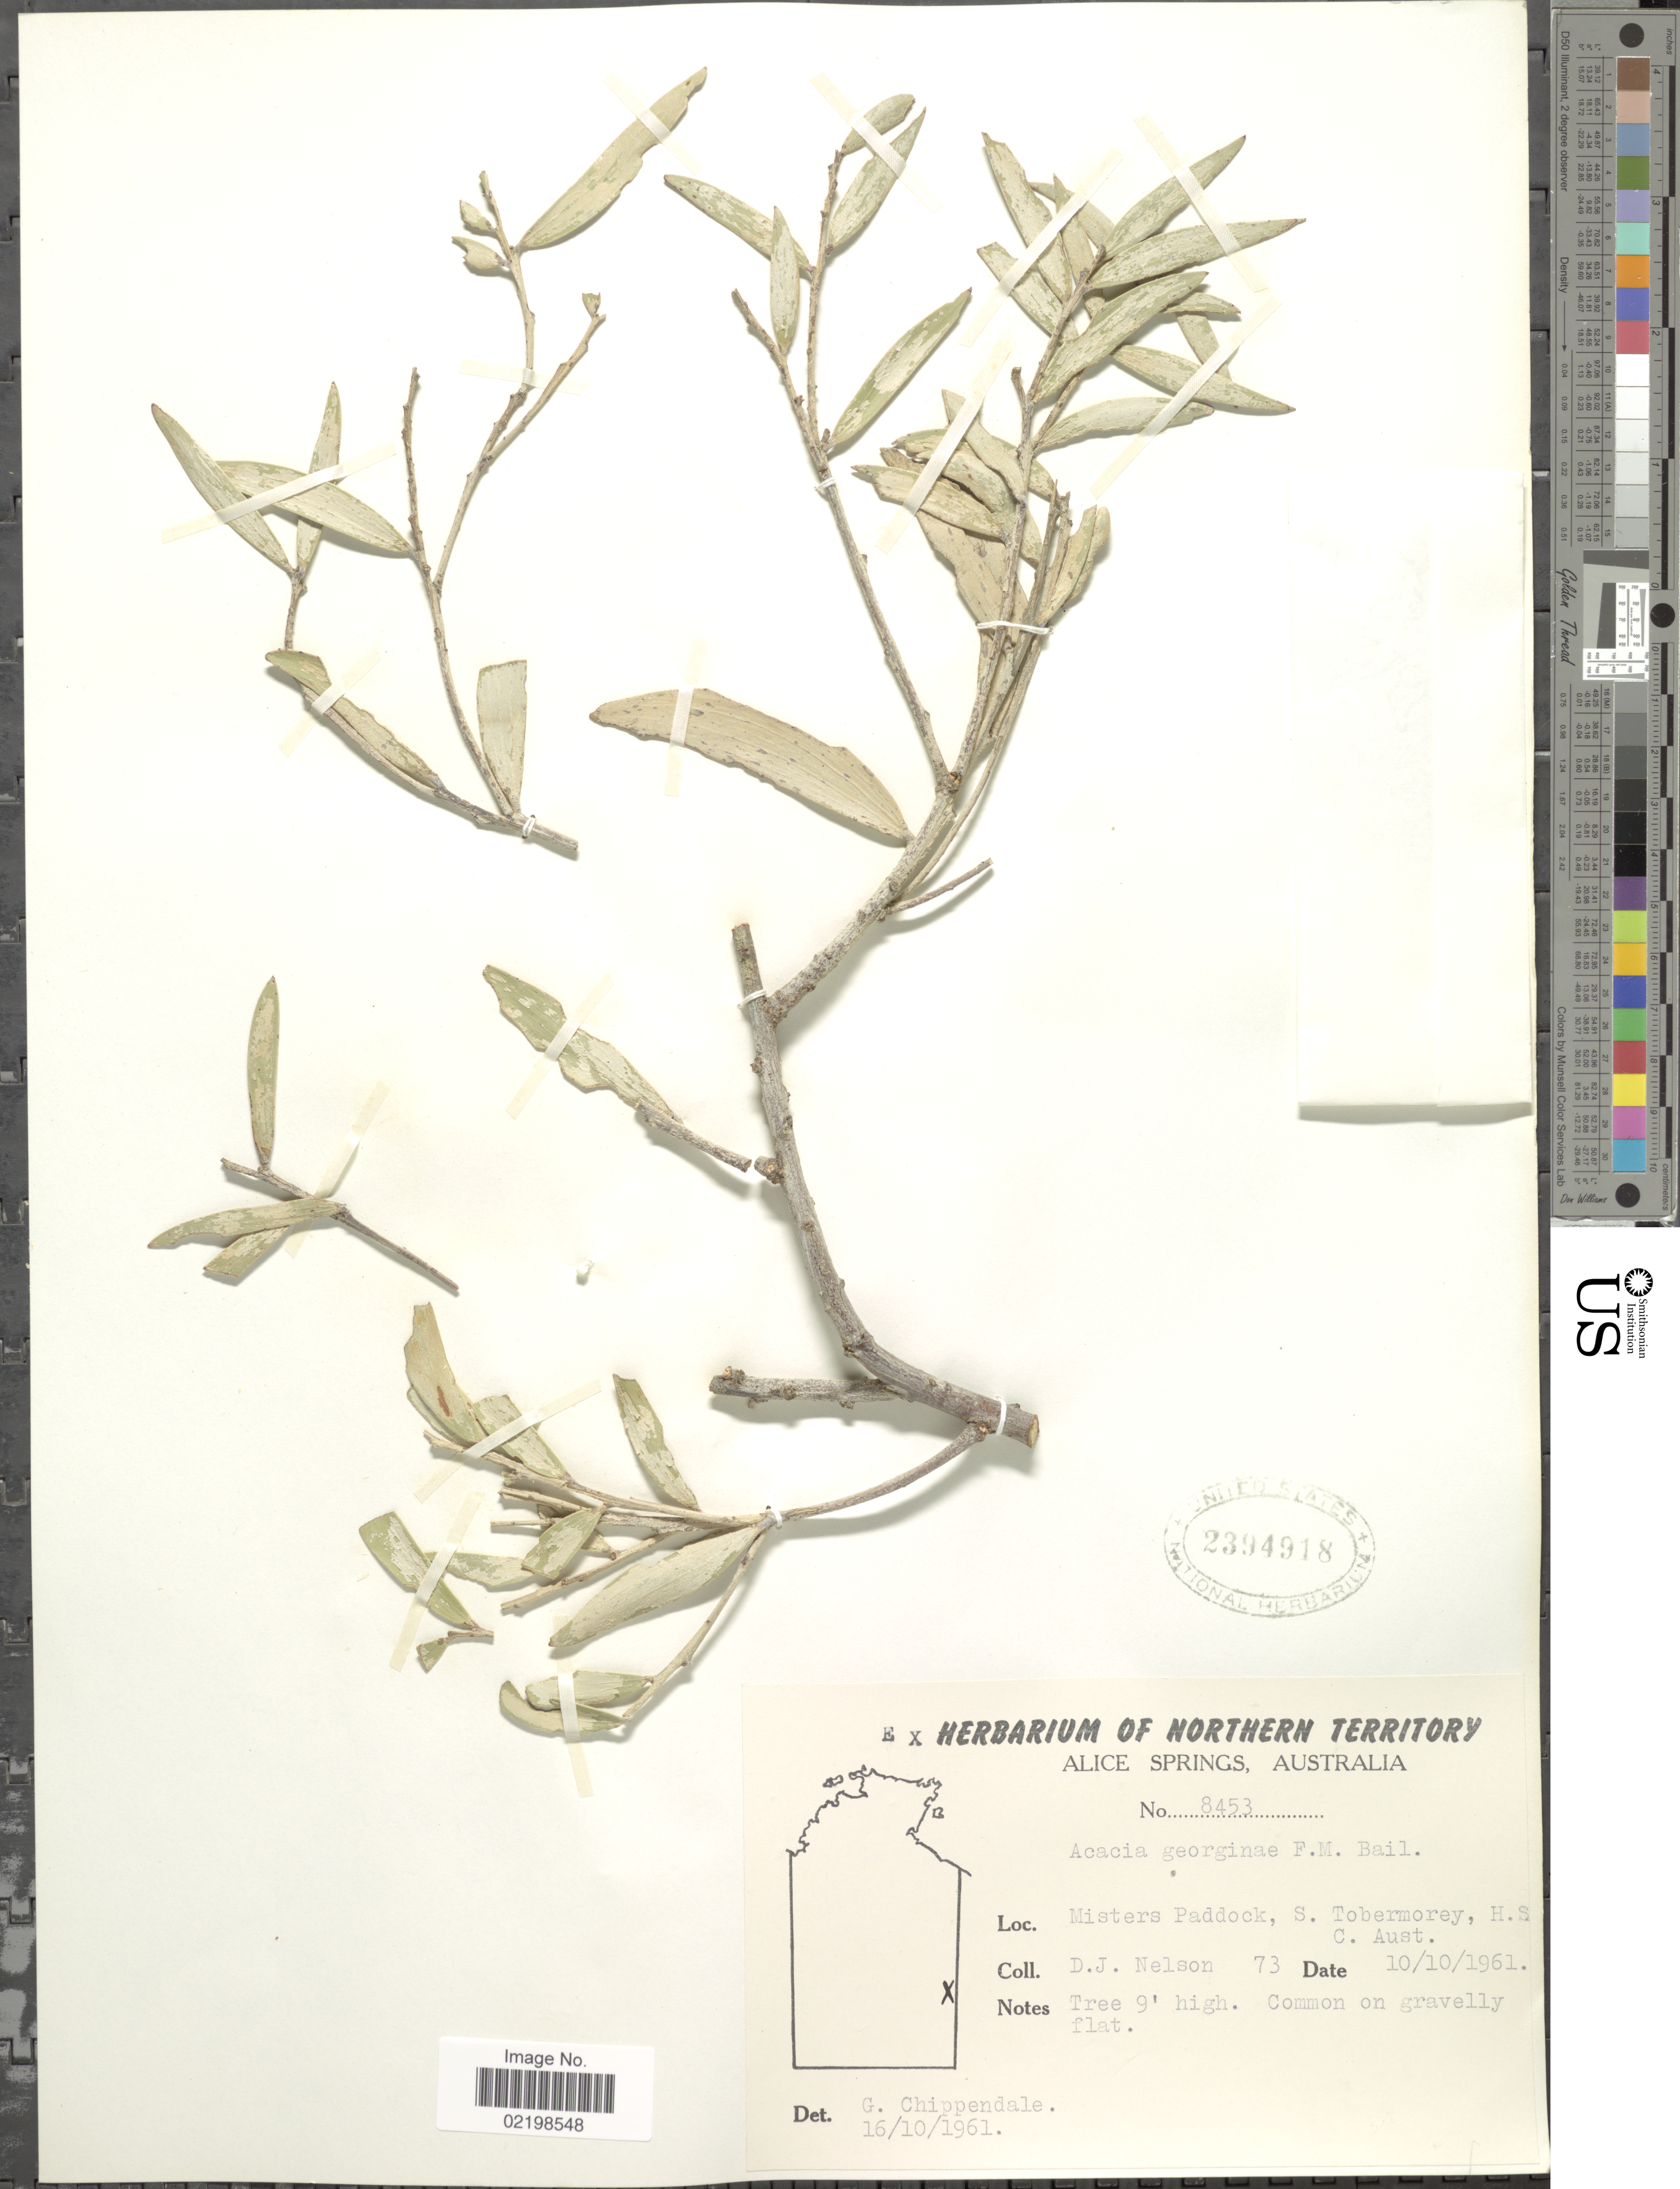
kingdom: Plantae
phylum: Tracheophyta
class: Magnoliopsida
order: Fabales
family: Fabaceae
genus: Acacia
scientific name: Acacia georginae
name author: F.M. Bailey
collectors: D. J. Nelson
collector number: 73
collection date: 1961-10-10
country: Australia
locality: Misters Paddock, S. Tobermorey, H.S. C. Aust.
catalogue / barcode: US 2394918